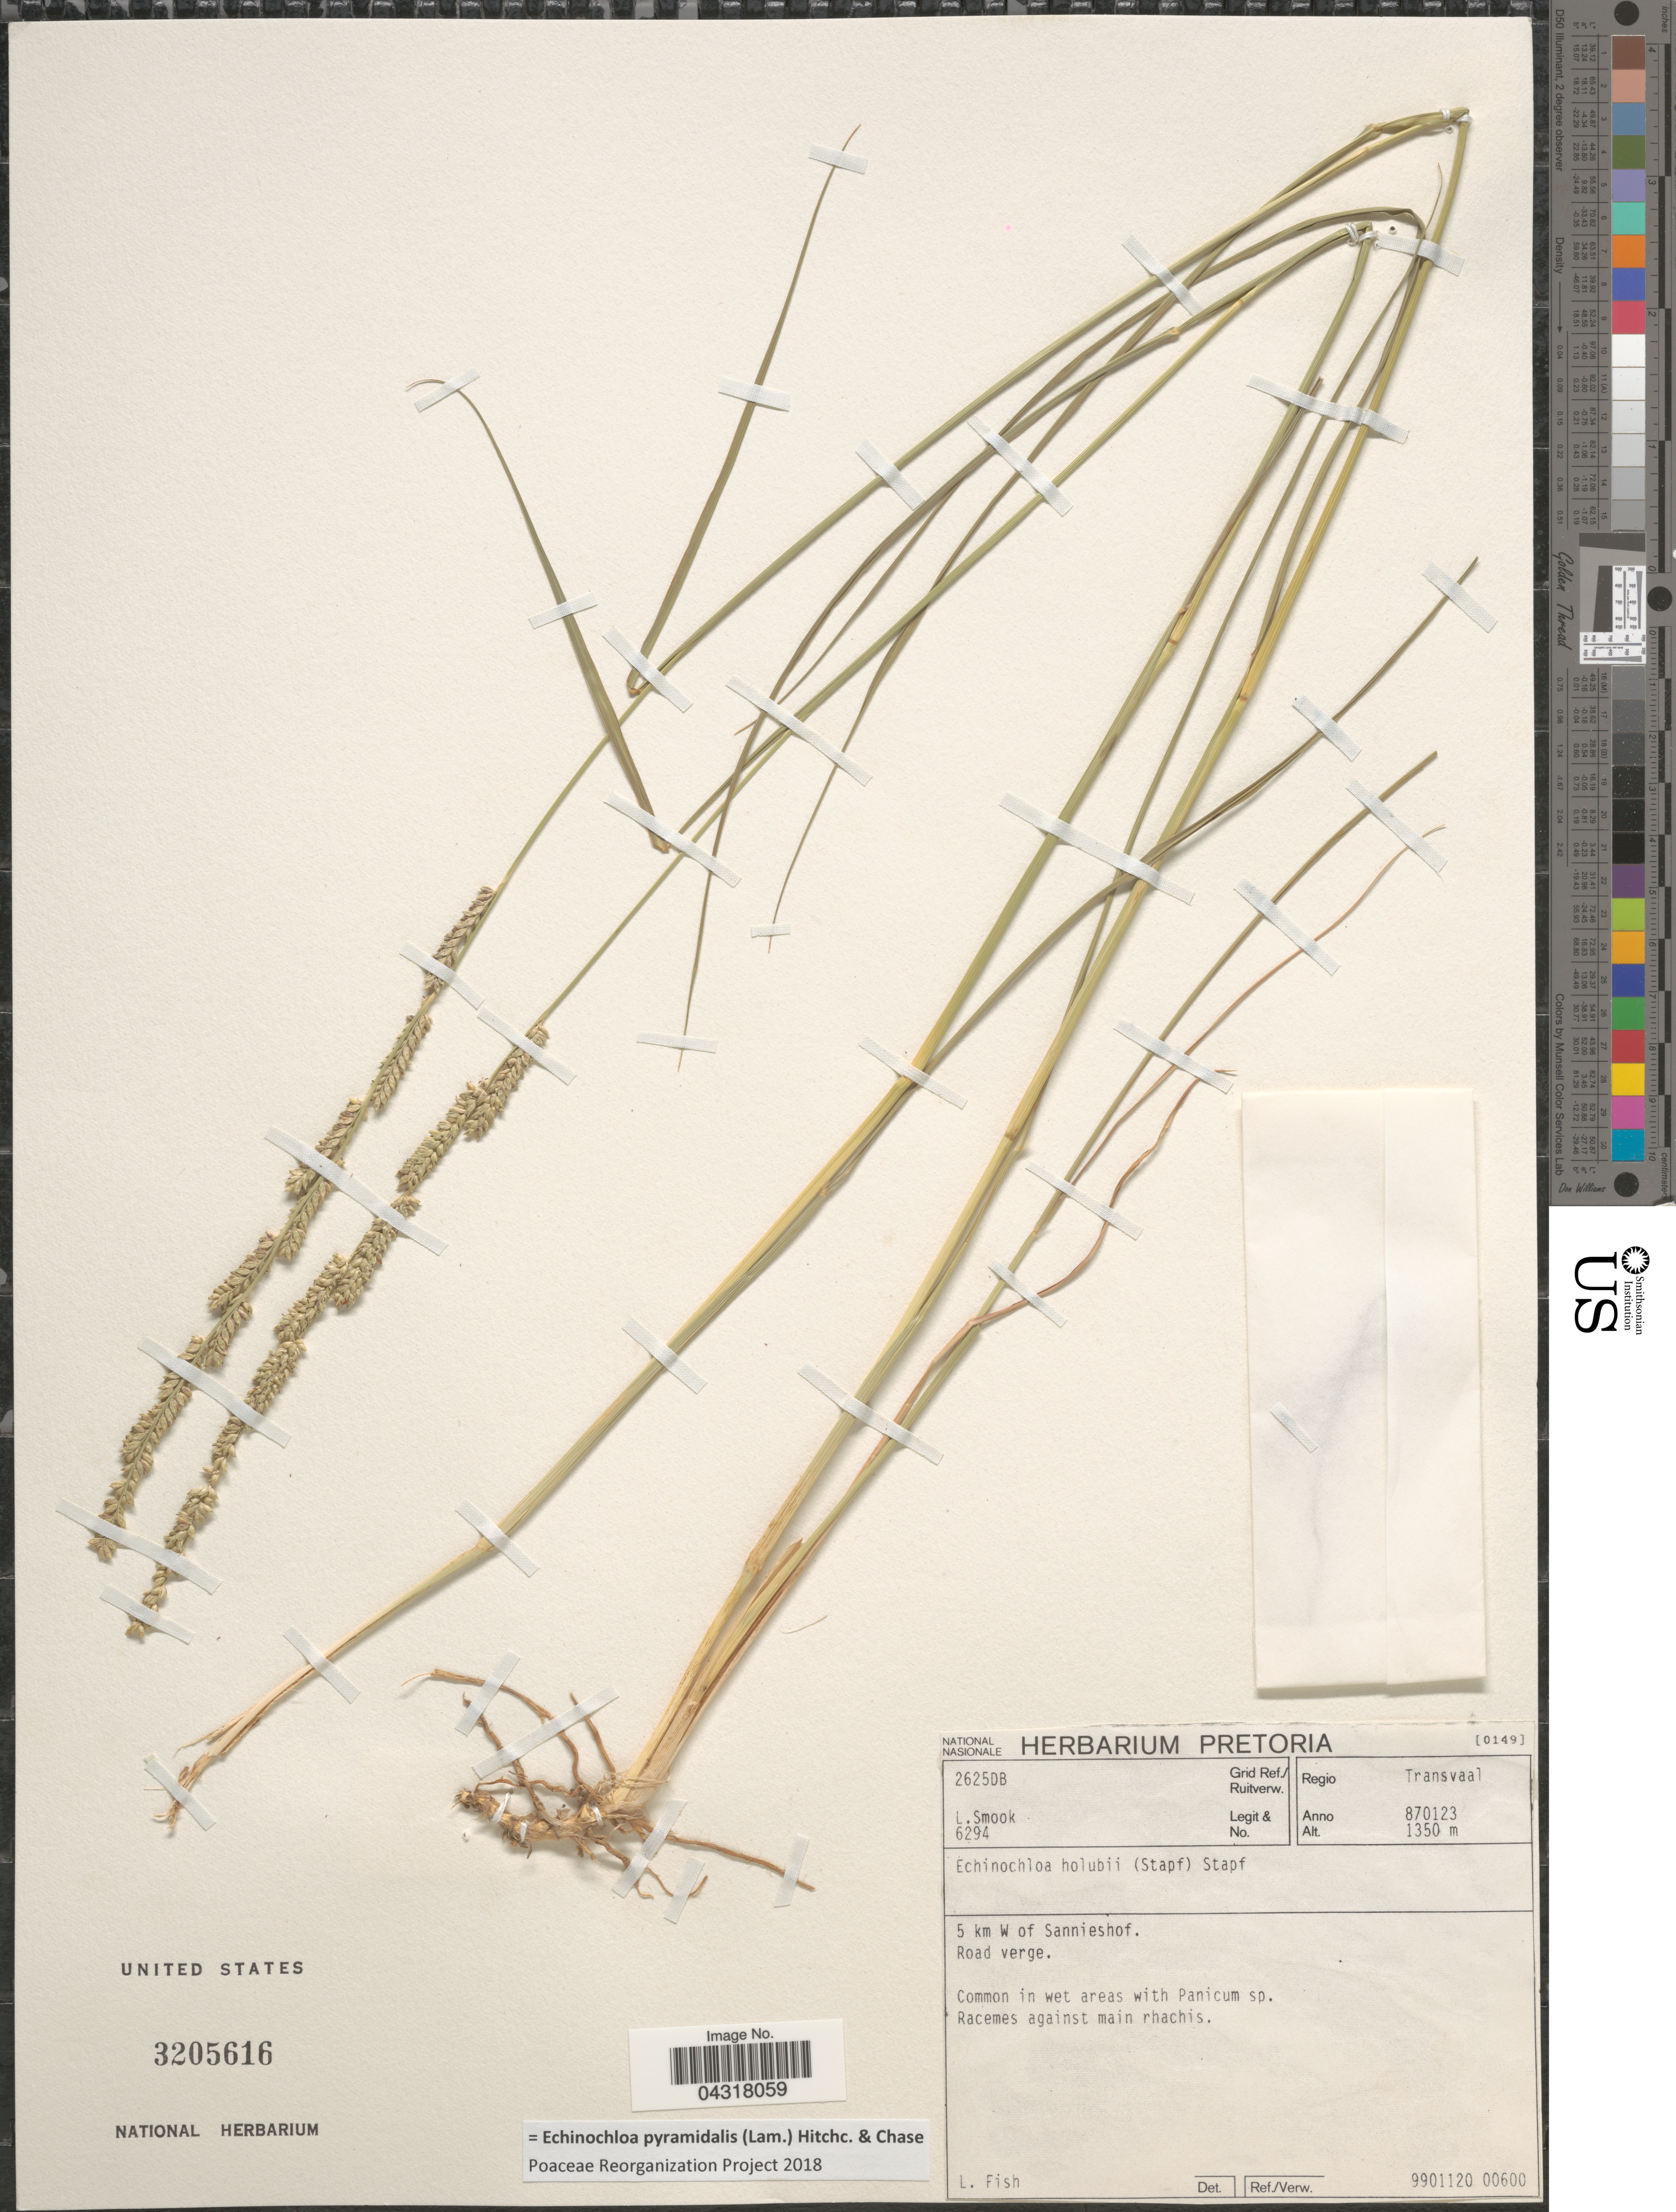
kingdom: Plantae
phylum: Tracheophyta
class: Liliopsida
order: Poales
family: Poaceae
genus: Echinochloa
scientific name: Echinochloa pyramidalis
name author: (Lam.) Hitchc. & Chase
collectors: L. Smook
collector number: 6294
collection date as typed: Transcribed d/m/y: 23/1/87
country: South Africa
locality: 2625DB Grid Ref./Ruitverw. Regio Transvaal. 5 km W of Sannieshof.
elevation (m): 1350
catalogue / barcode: US 3205616